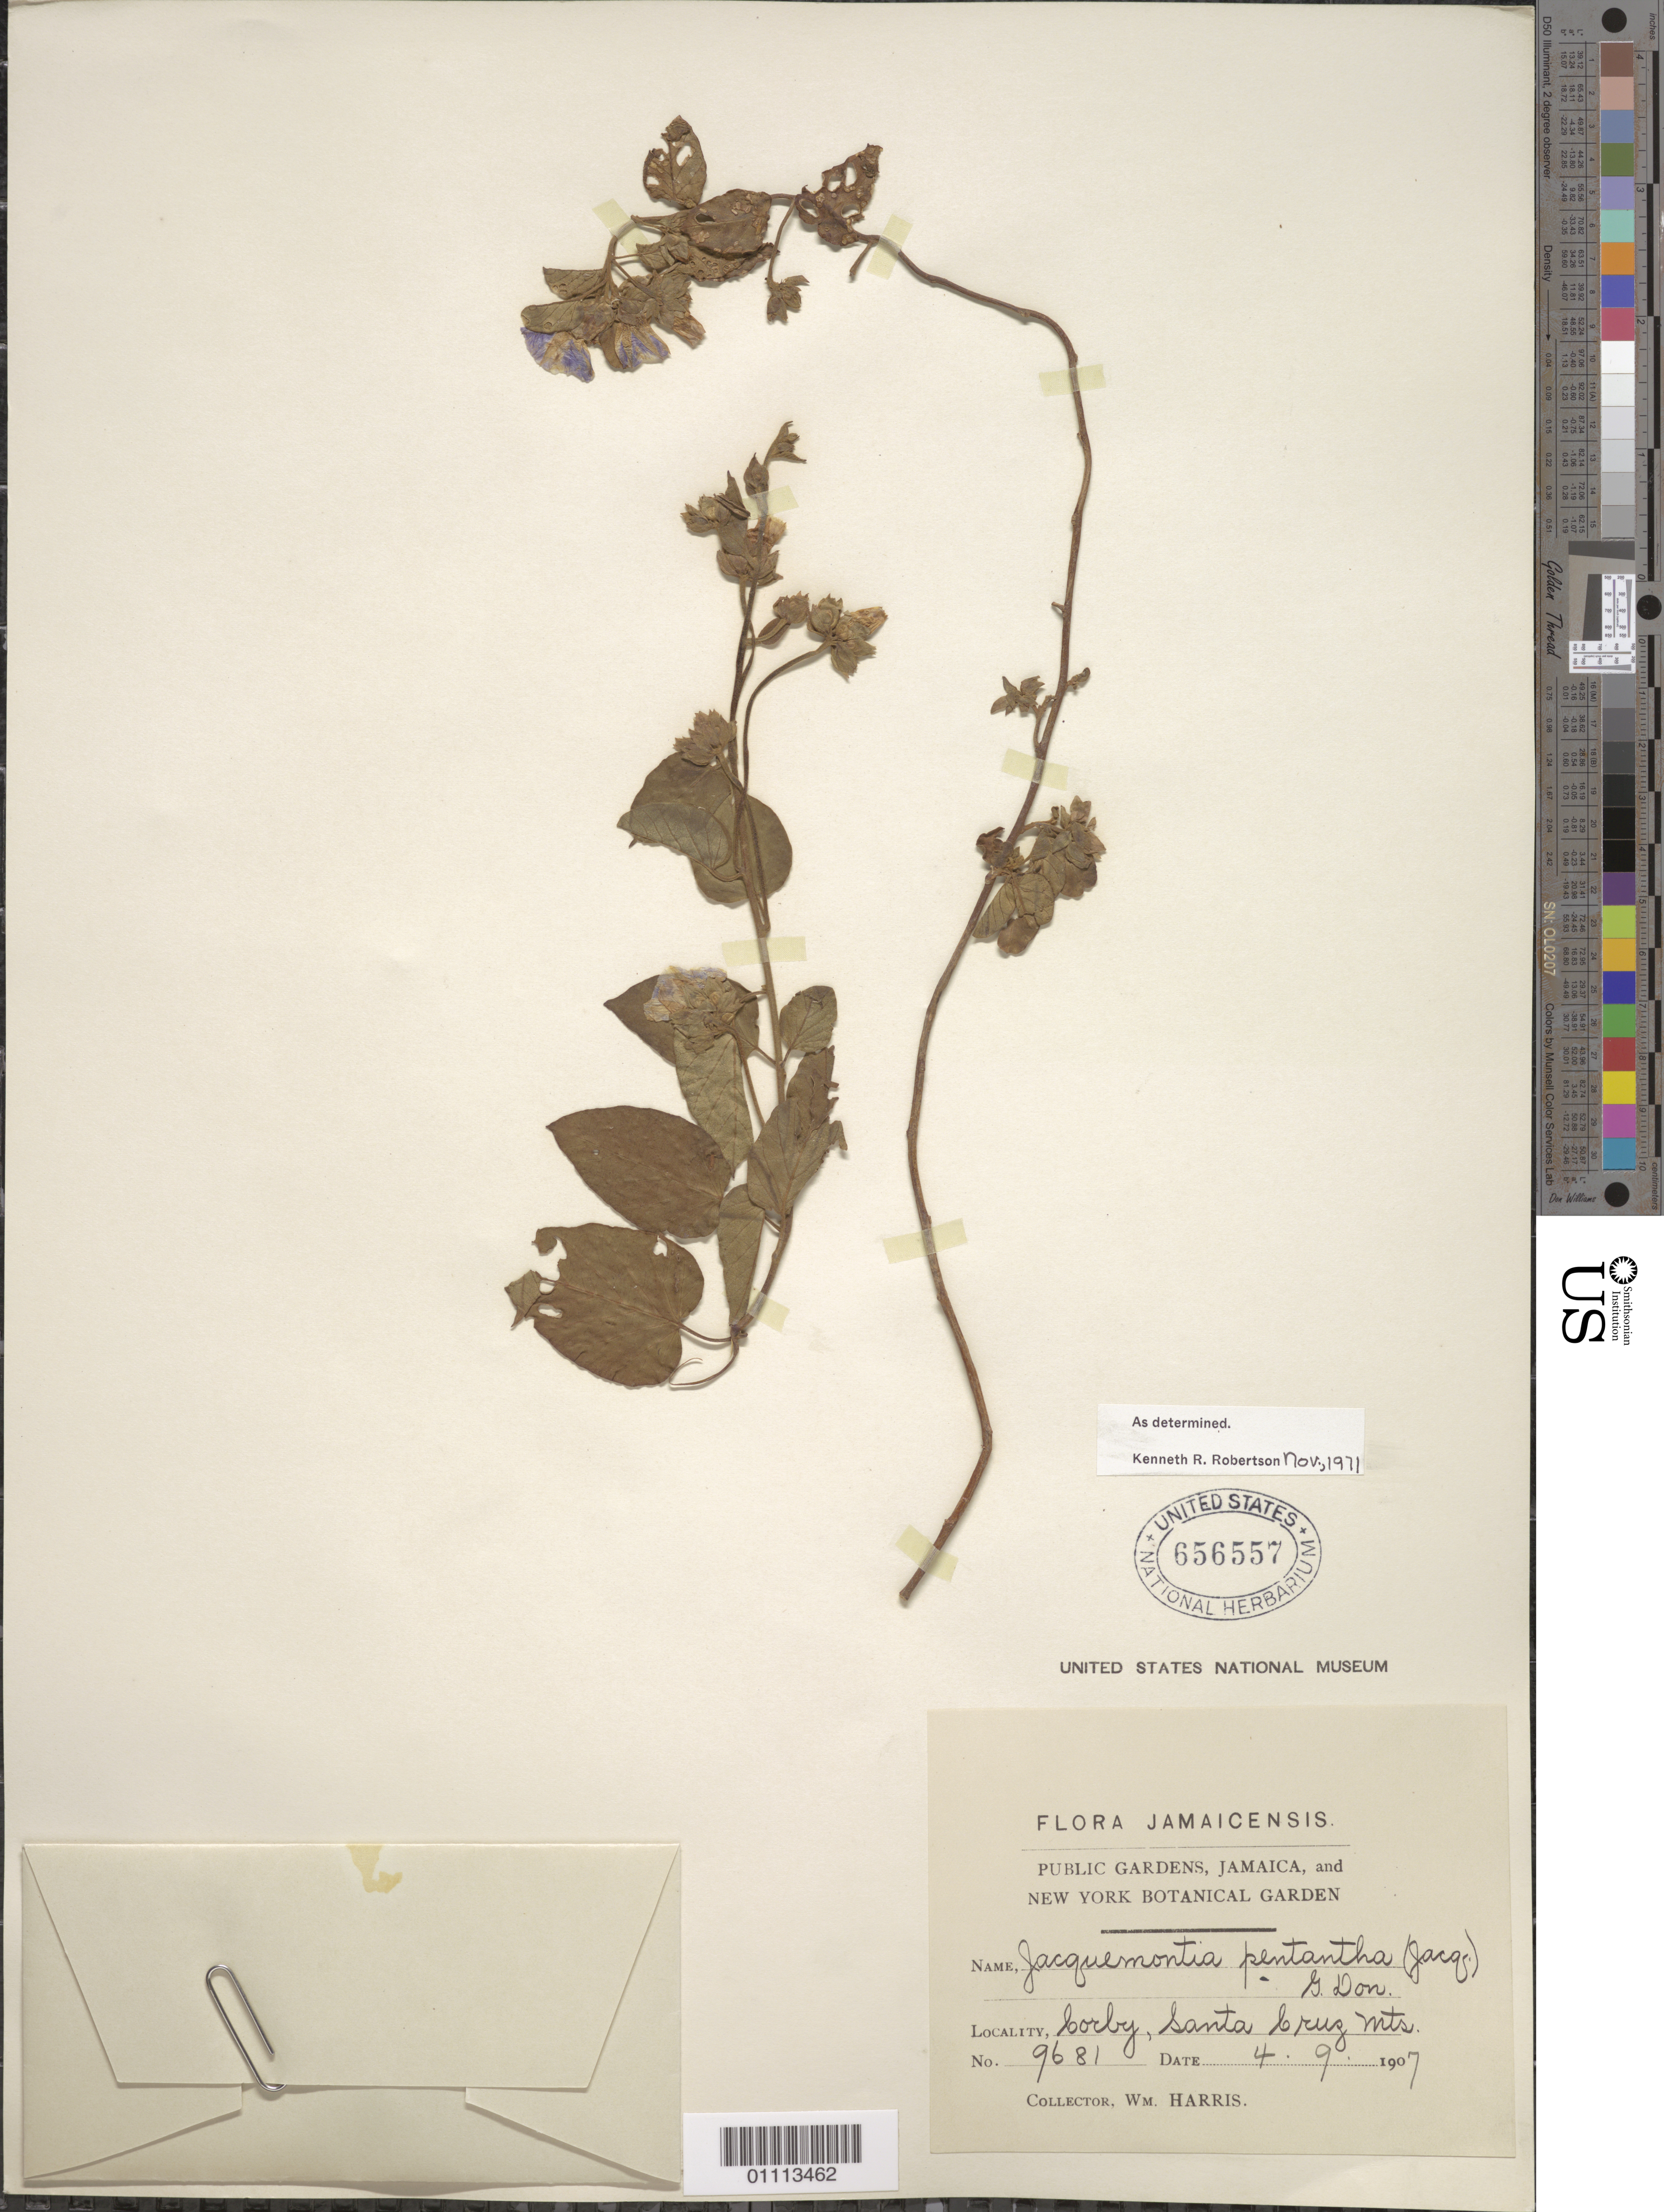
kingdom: Plantae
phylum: Tracheophyta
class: Magnoliopsida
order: Solanales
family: Convolvulaceae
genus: Jacquemontia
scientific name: Jacquemontia pentanthos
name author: (Jacq.) G. Don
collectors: W. Harris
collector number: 9681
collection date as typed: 04 Sep 1907 or 09 Apr 1907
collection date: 1907-04-09 or 1907-09-04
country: Jamaica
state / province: Saint Elizabeth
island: Jamaica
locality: Corby, Santa Cruz Mts.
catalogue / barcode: US 656557